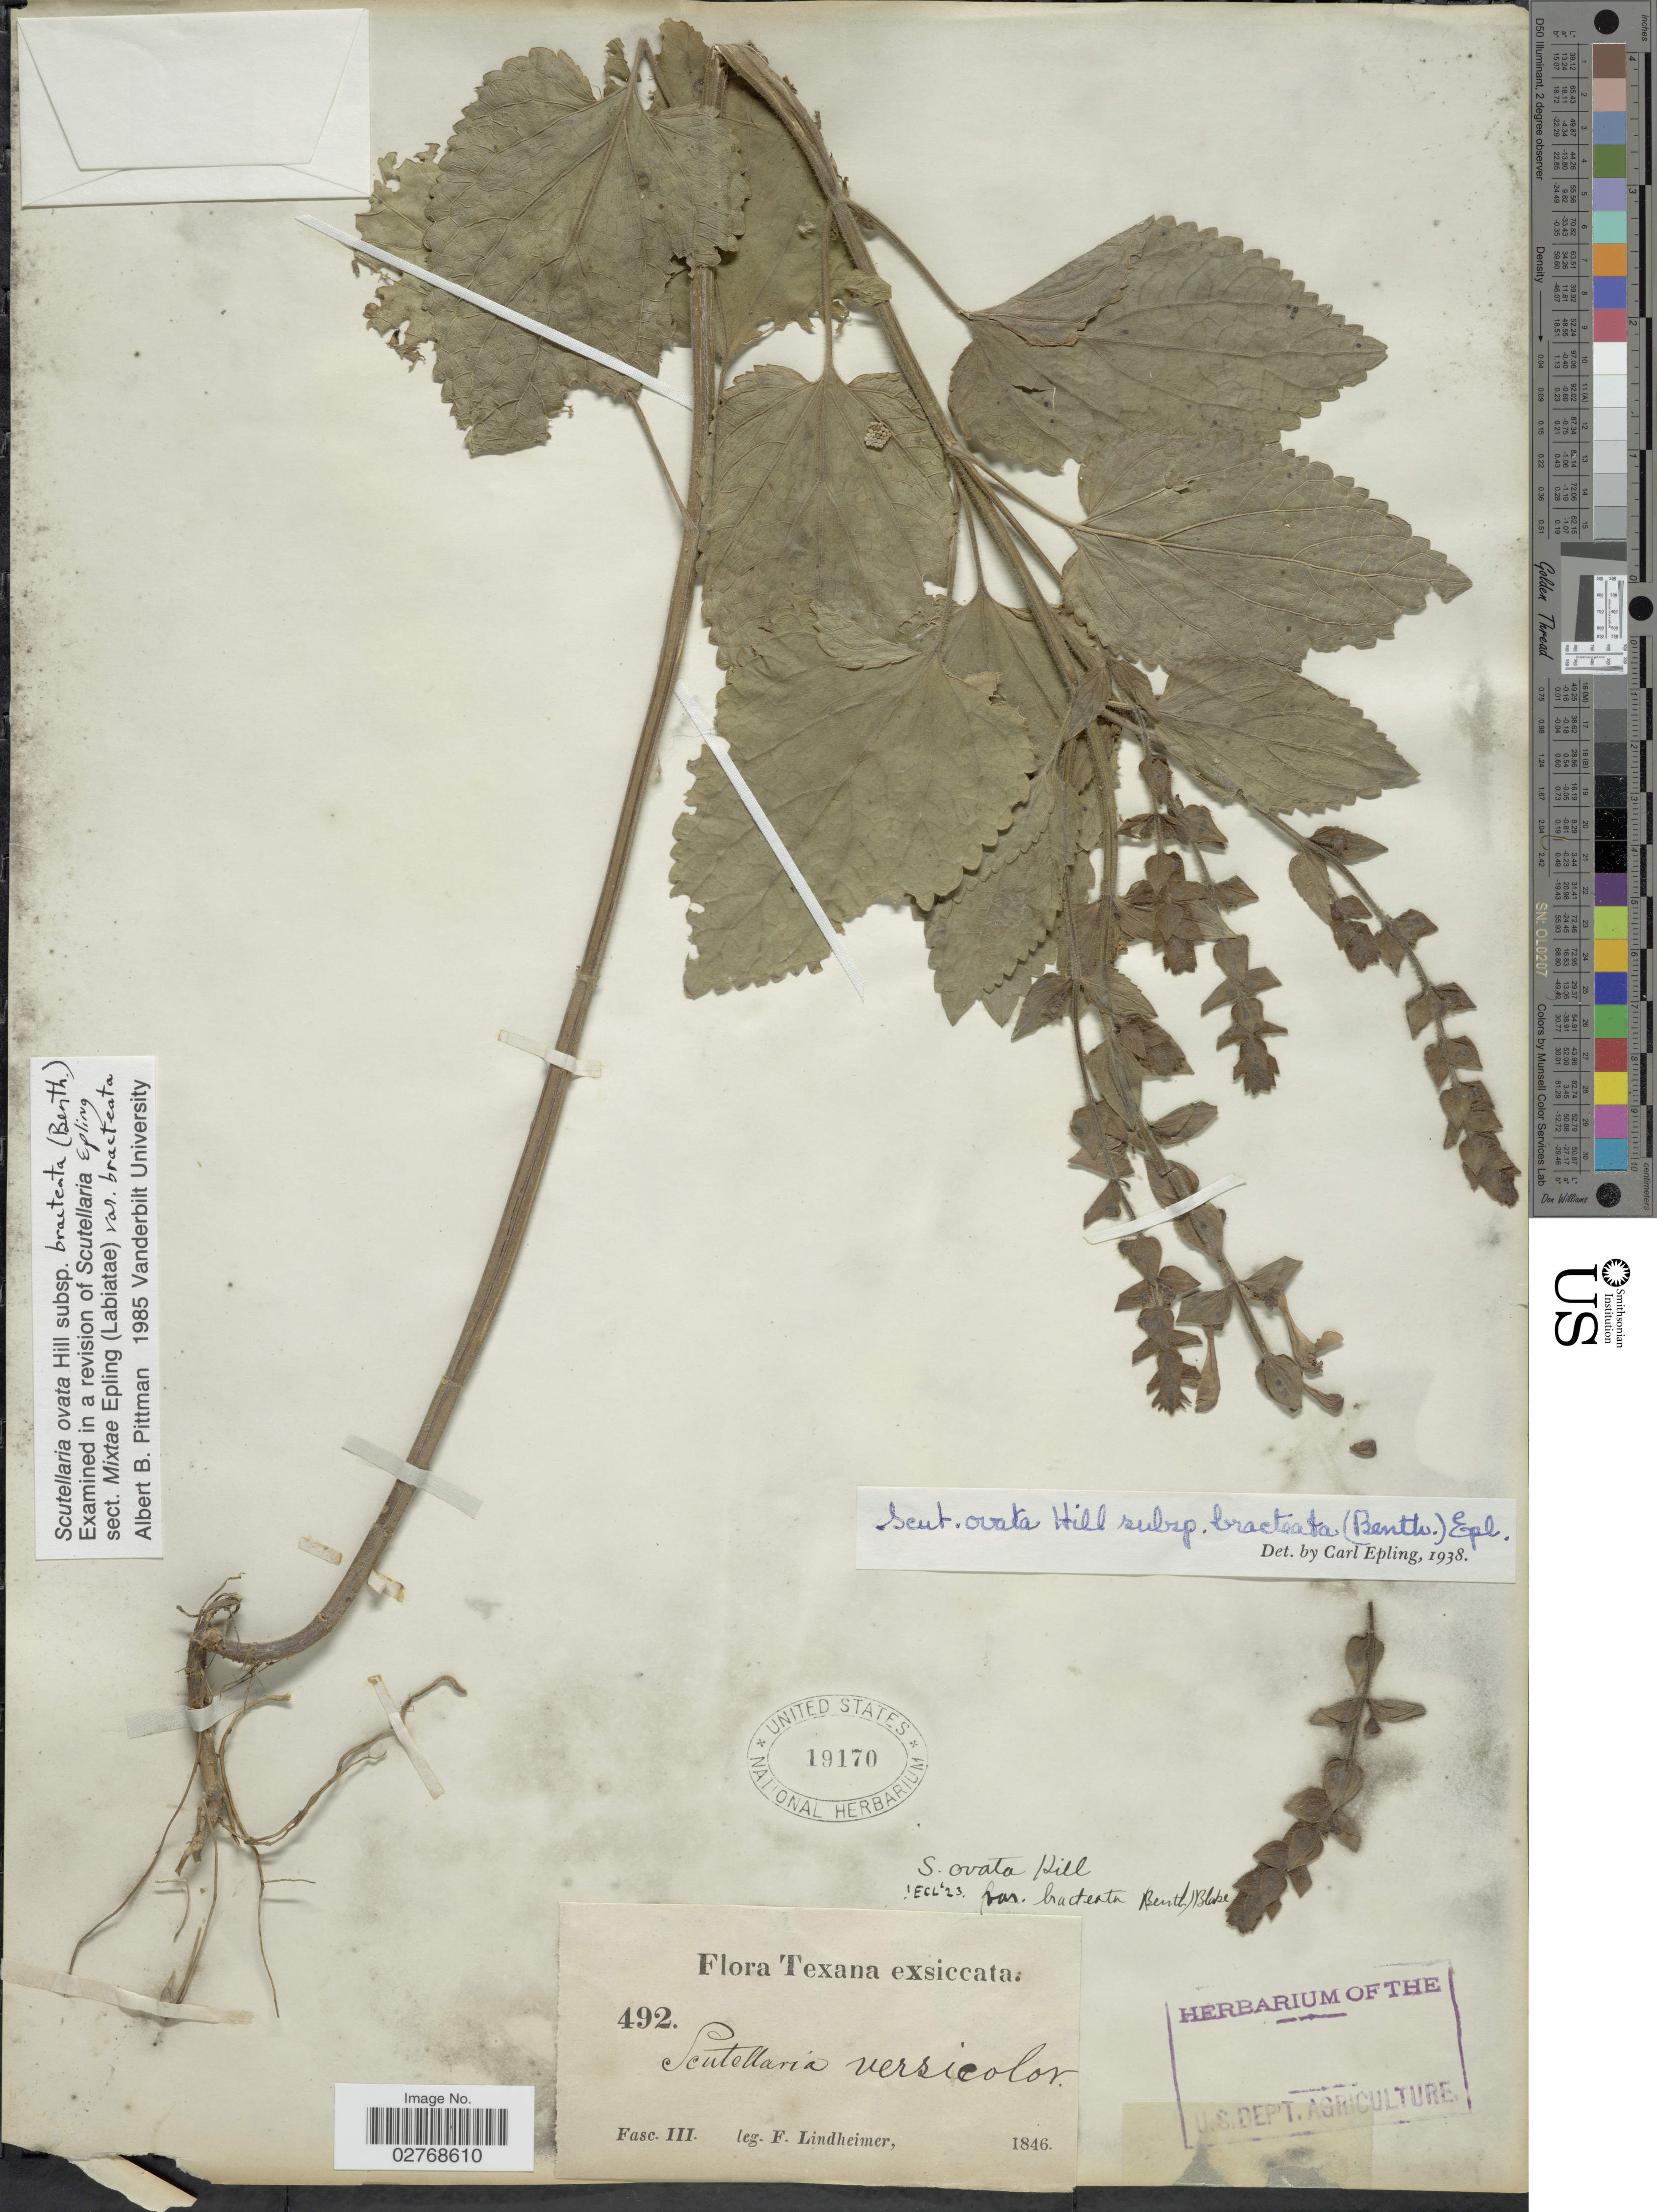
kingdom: Plantae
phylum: Tracheophyta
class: Magnoliopsida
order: Lamiales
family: Lamiaceae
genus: Scutellaria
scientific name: Scutellaria ovata subsp. bracteata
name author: (Benth.) Epling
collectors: F. Lindheimer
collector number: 492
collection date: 1846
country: United States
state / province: Texas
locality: Fasc. III.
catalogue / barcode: US 19170